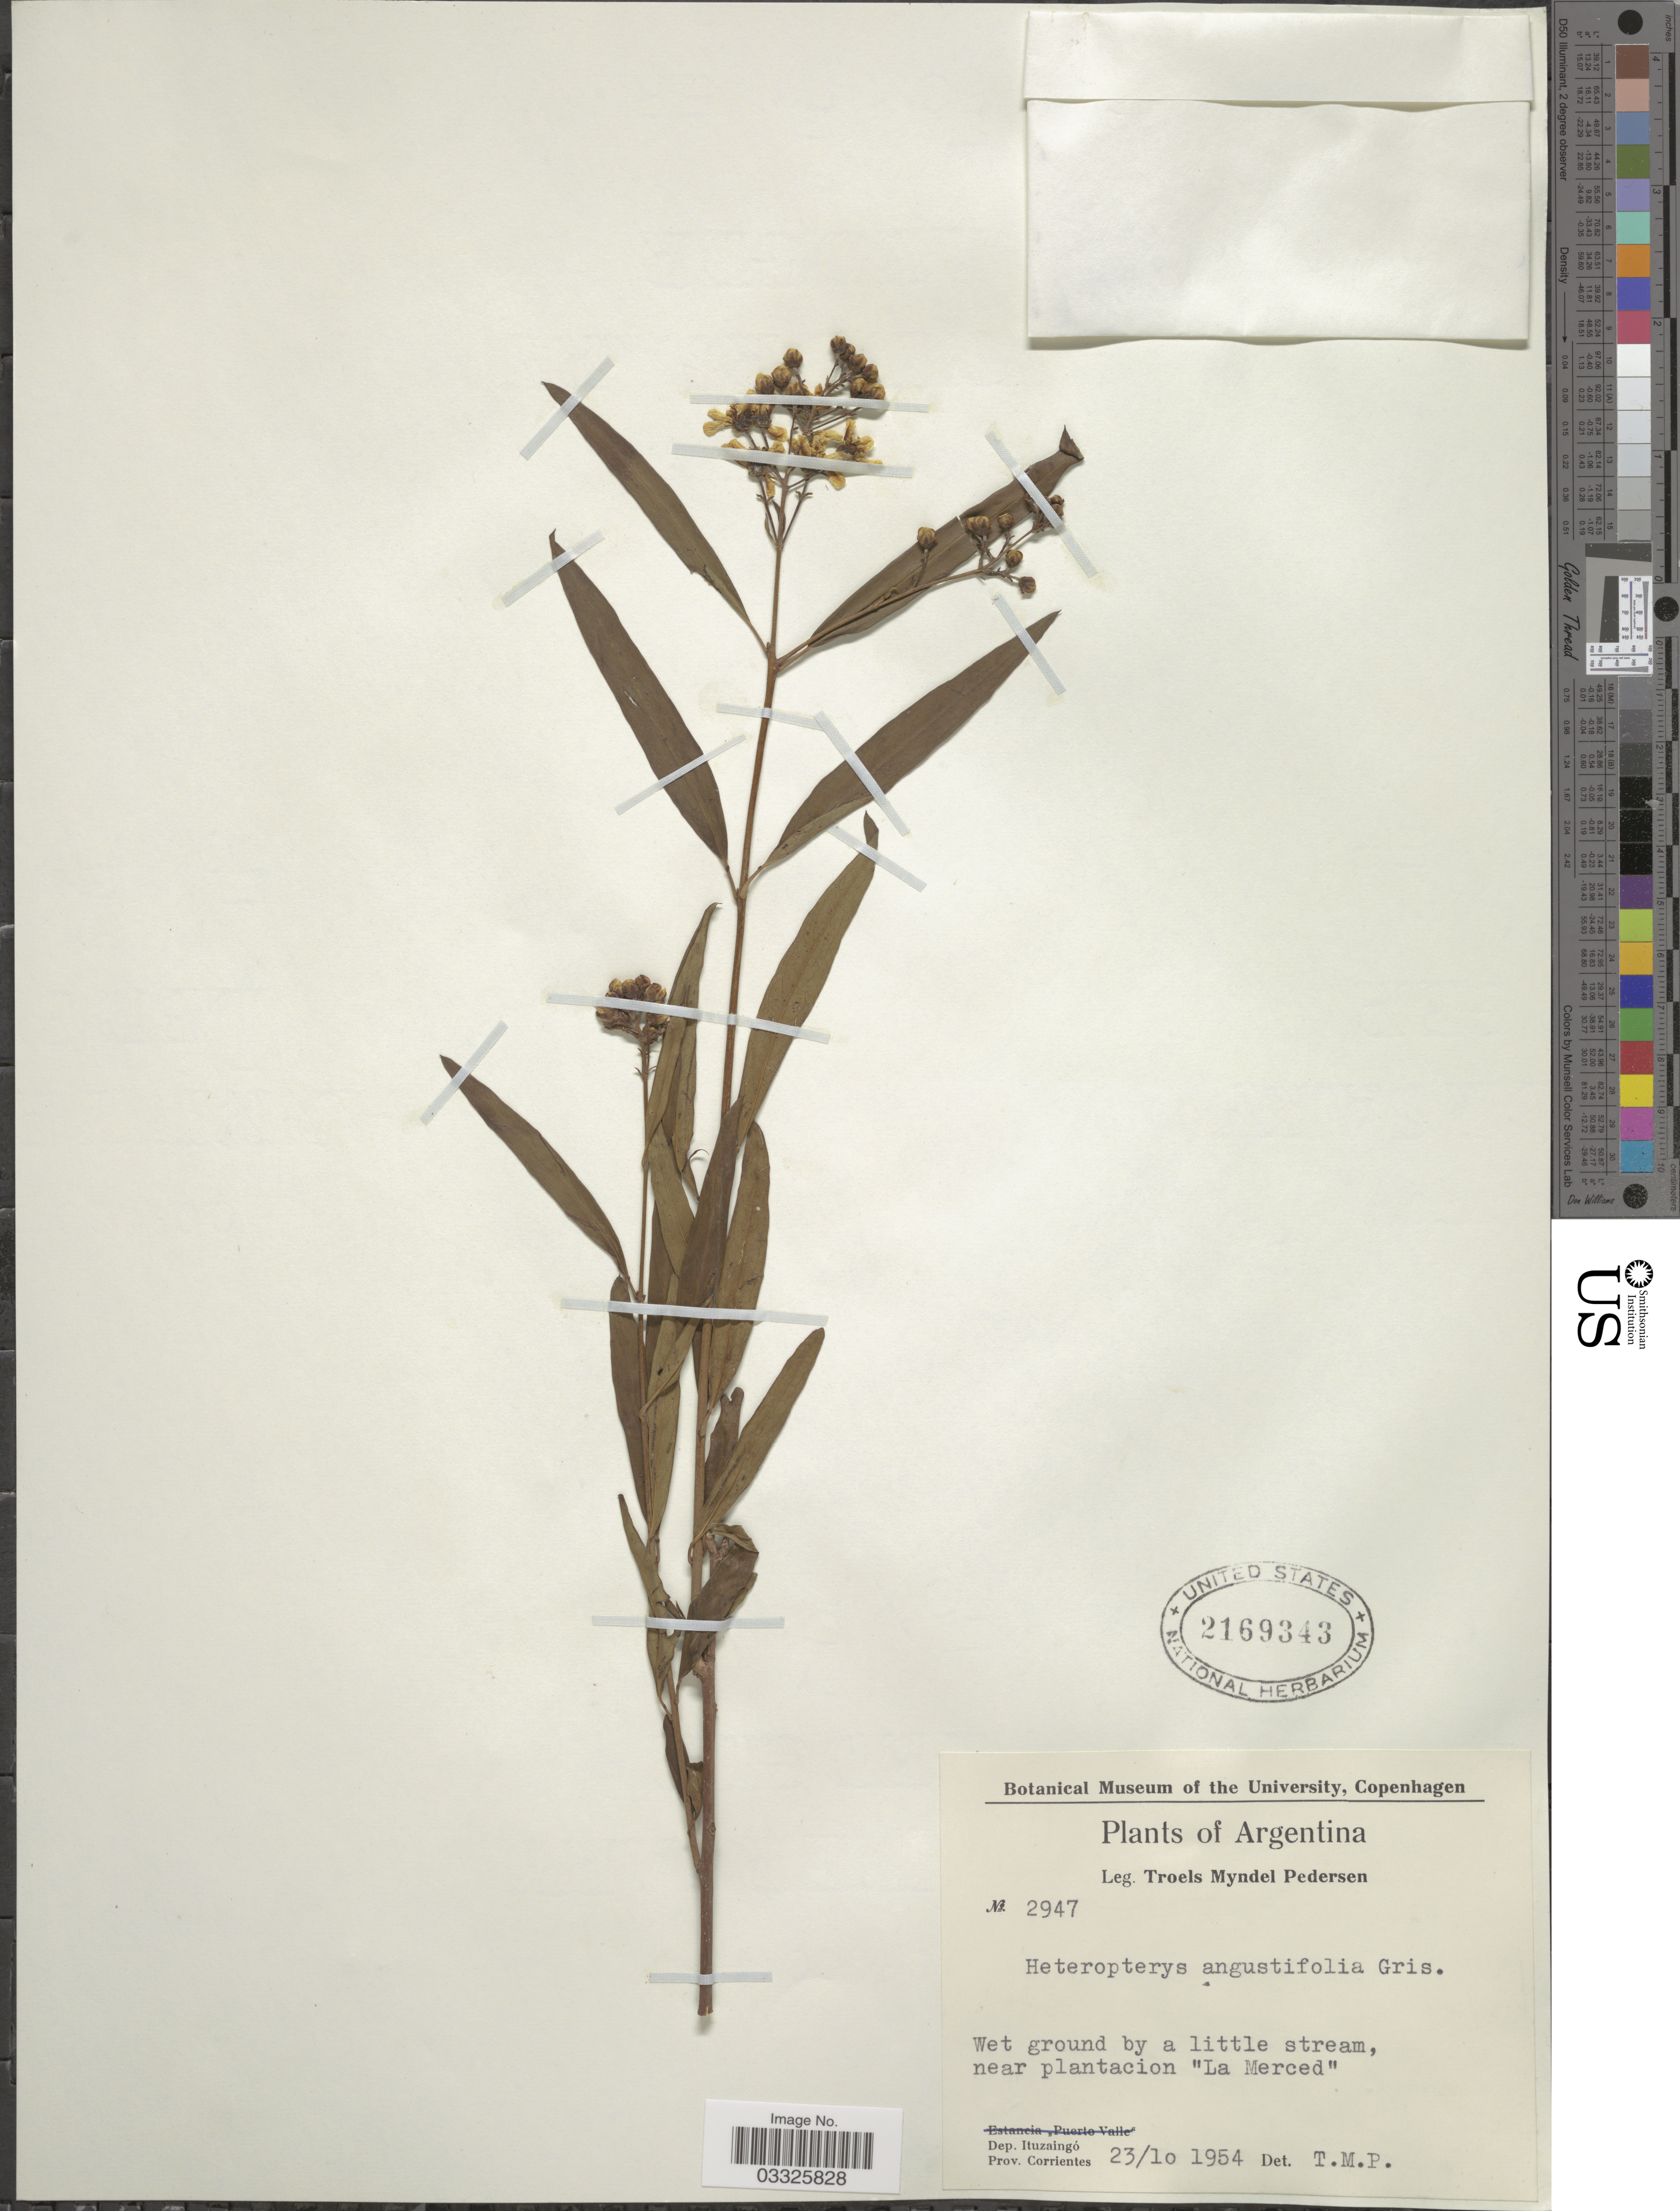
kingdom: Plantae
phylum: Tracheophyta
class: Magnoliopsida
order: Malpighiales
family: Malpighiaceae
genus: Heteropterys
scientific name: Heteropterys angustifolia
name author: Griseb.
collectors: T. Pederson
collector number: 2947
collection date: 1954-10-23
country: Argentina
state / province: Corrientes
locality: Near plantacion "La Merced". Dep. Ituzaingó.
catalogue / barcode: US 2169343